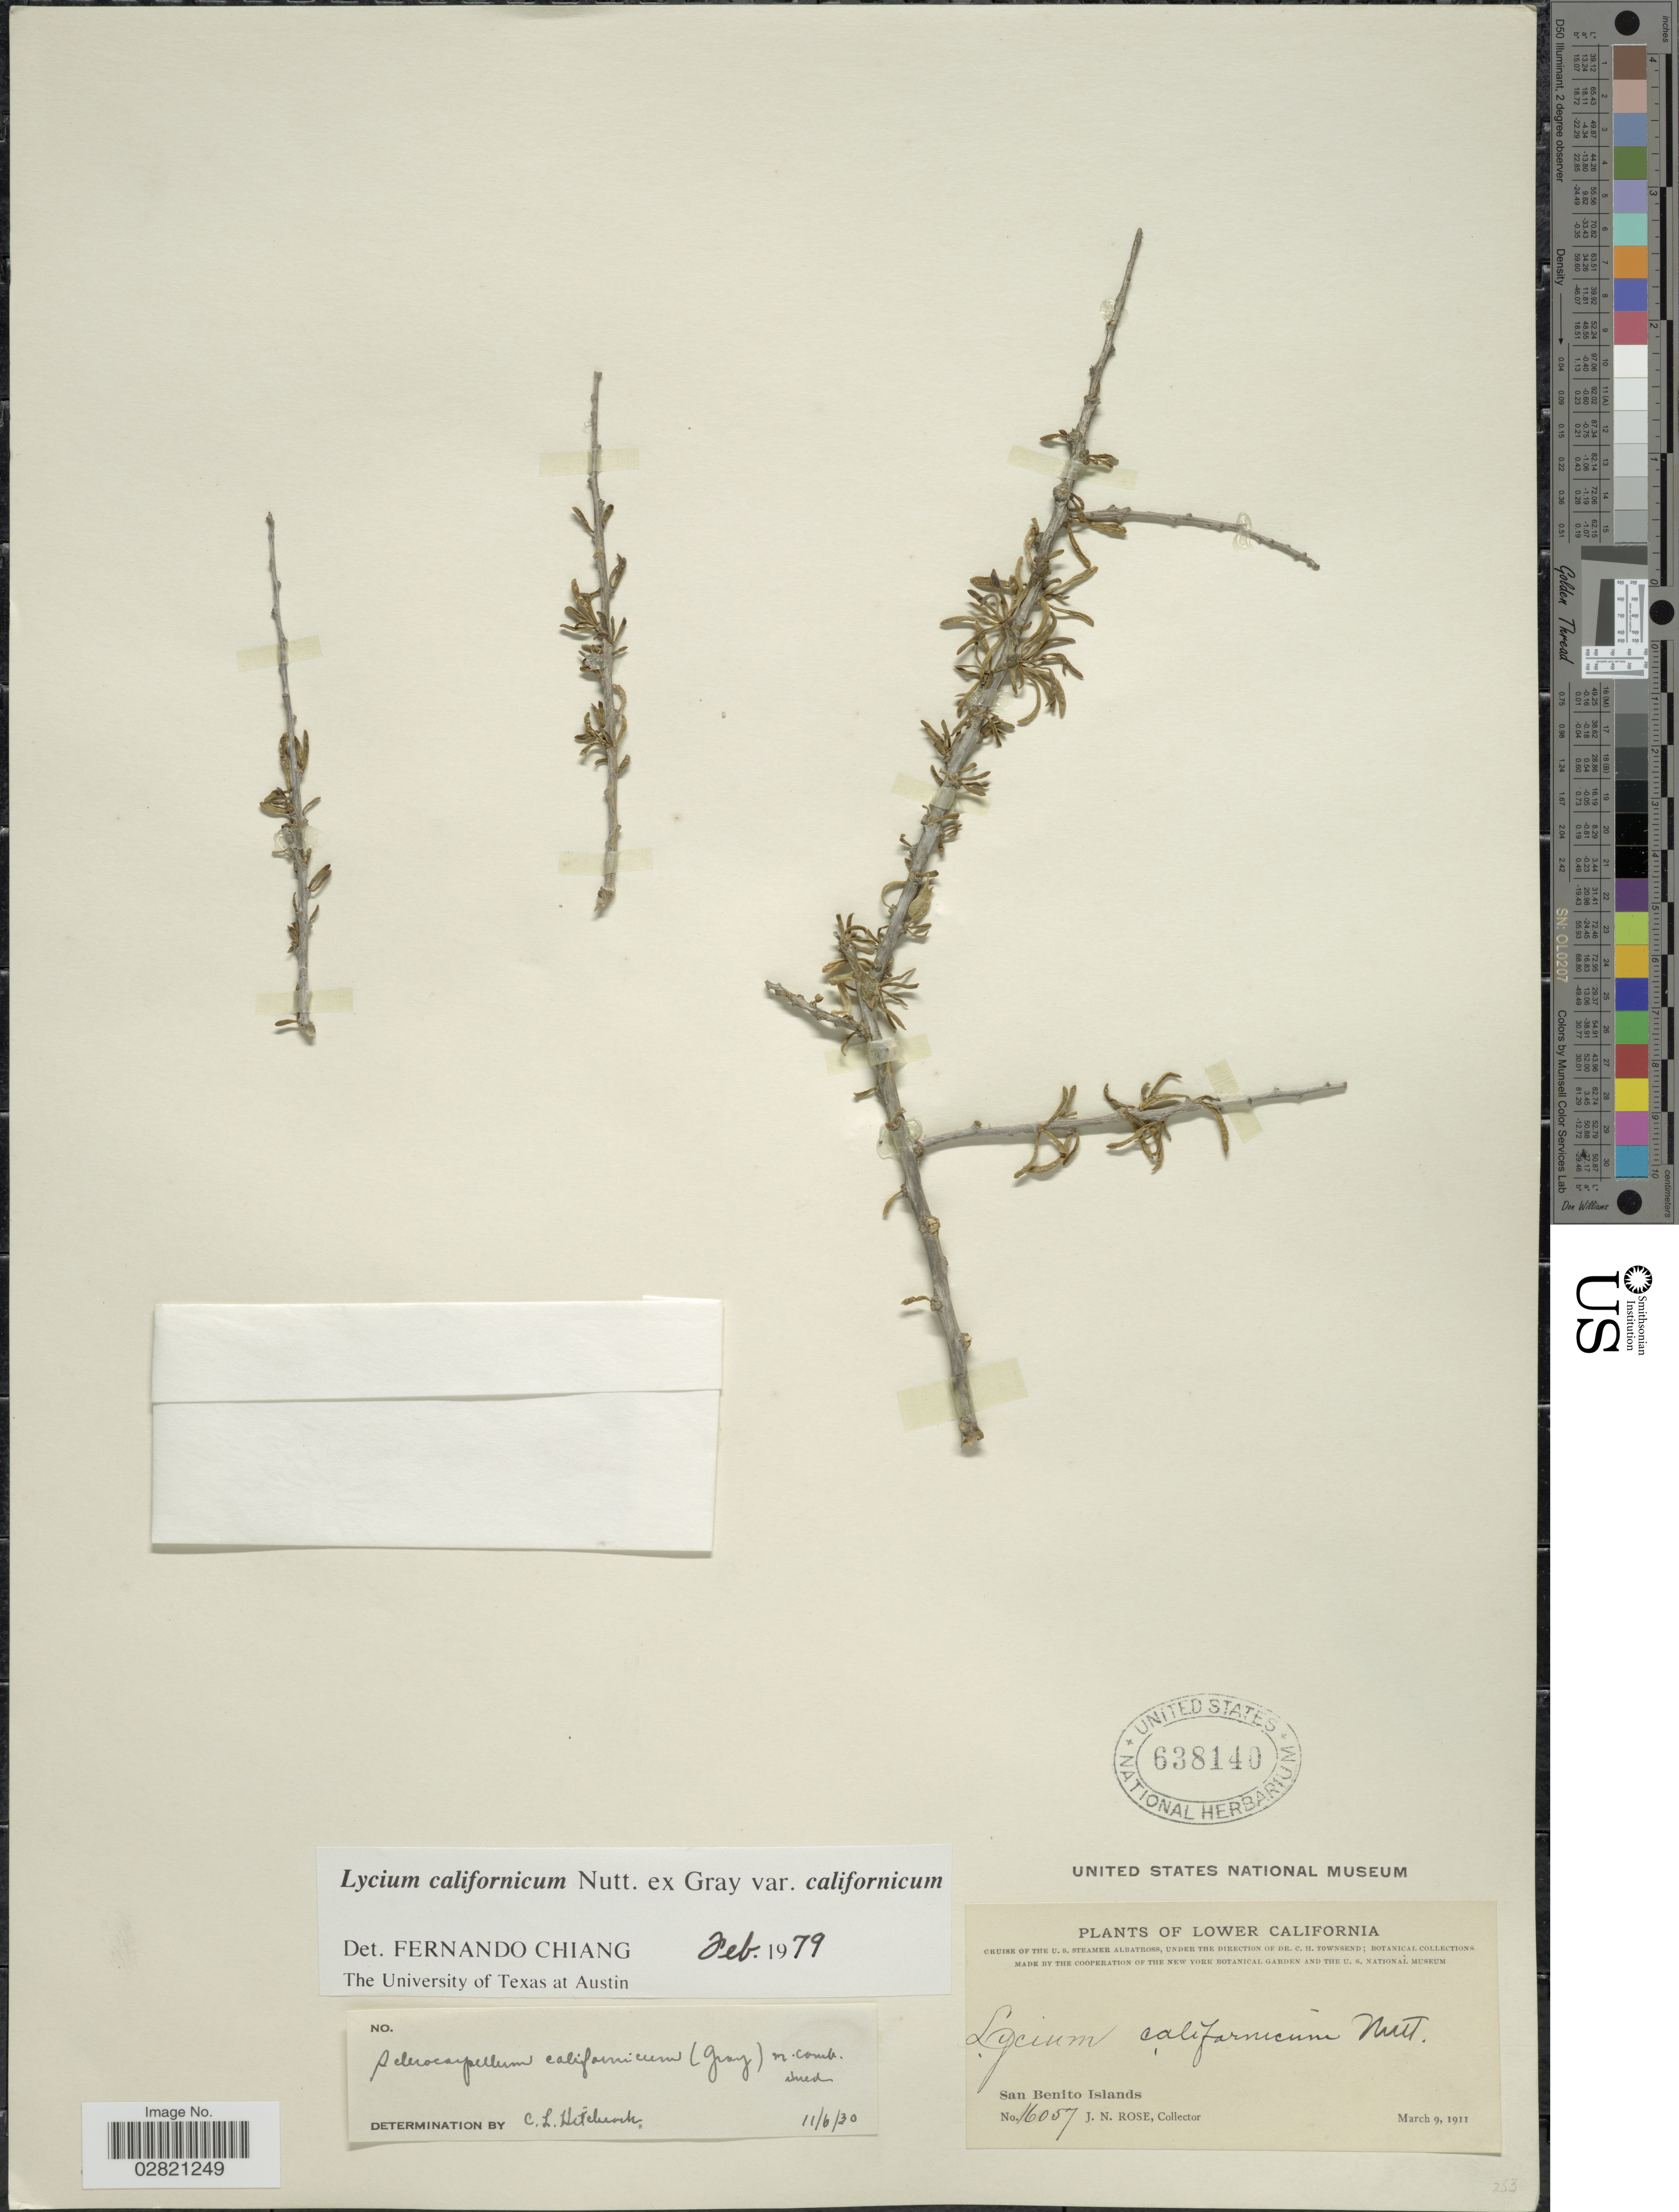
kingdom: Plantae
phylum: Tracheophyta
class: Magnoliopsida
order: Solanales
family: Solanaceae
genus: Lycium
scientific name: Lycium californicum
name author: Nutt. ex A. Gray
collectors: J. N. Rose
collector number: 16057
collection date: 1911-03-09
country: Mexico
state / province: Baja California Norte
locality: Lower California, San Benito Islands.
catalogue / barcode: US 638140